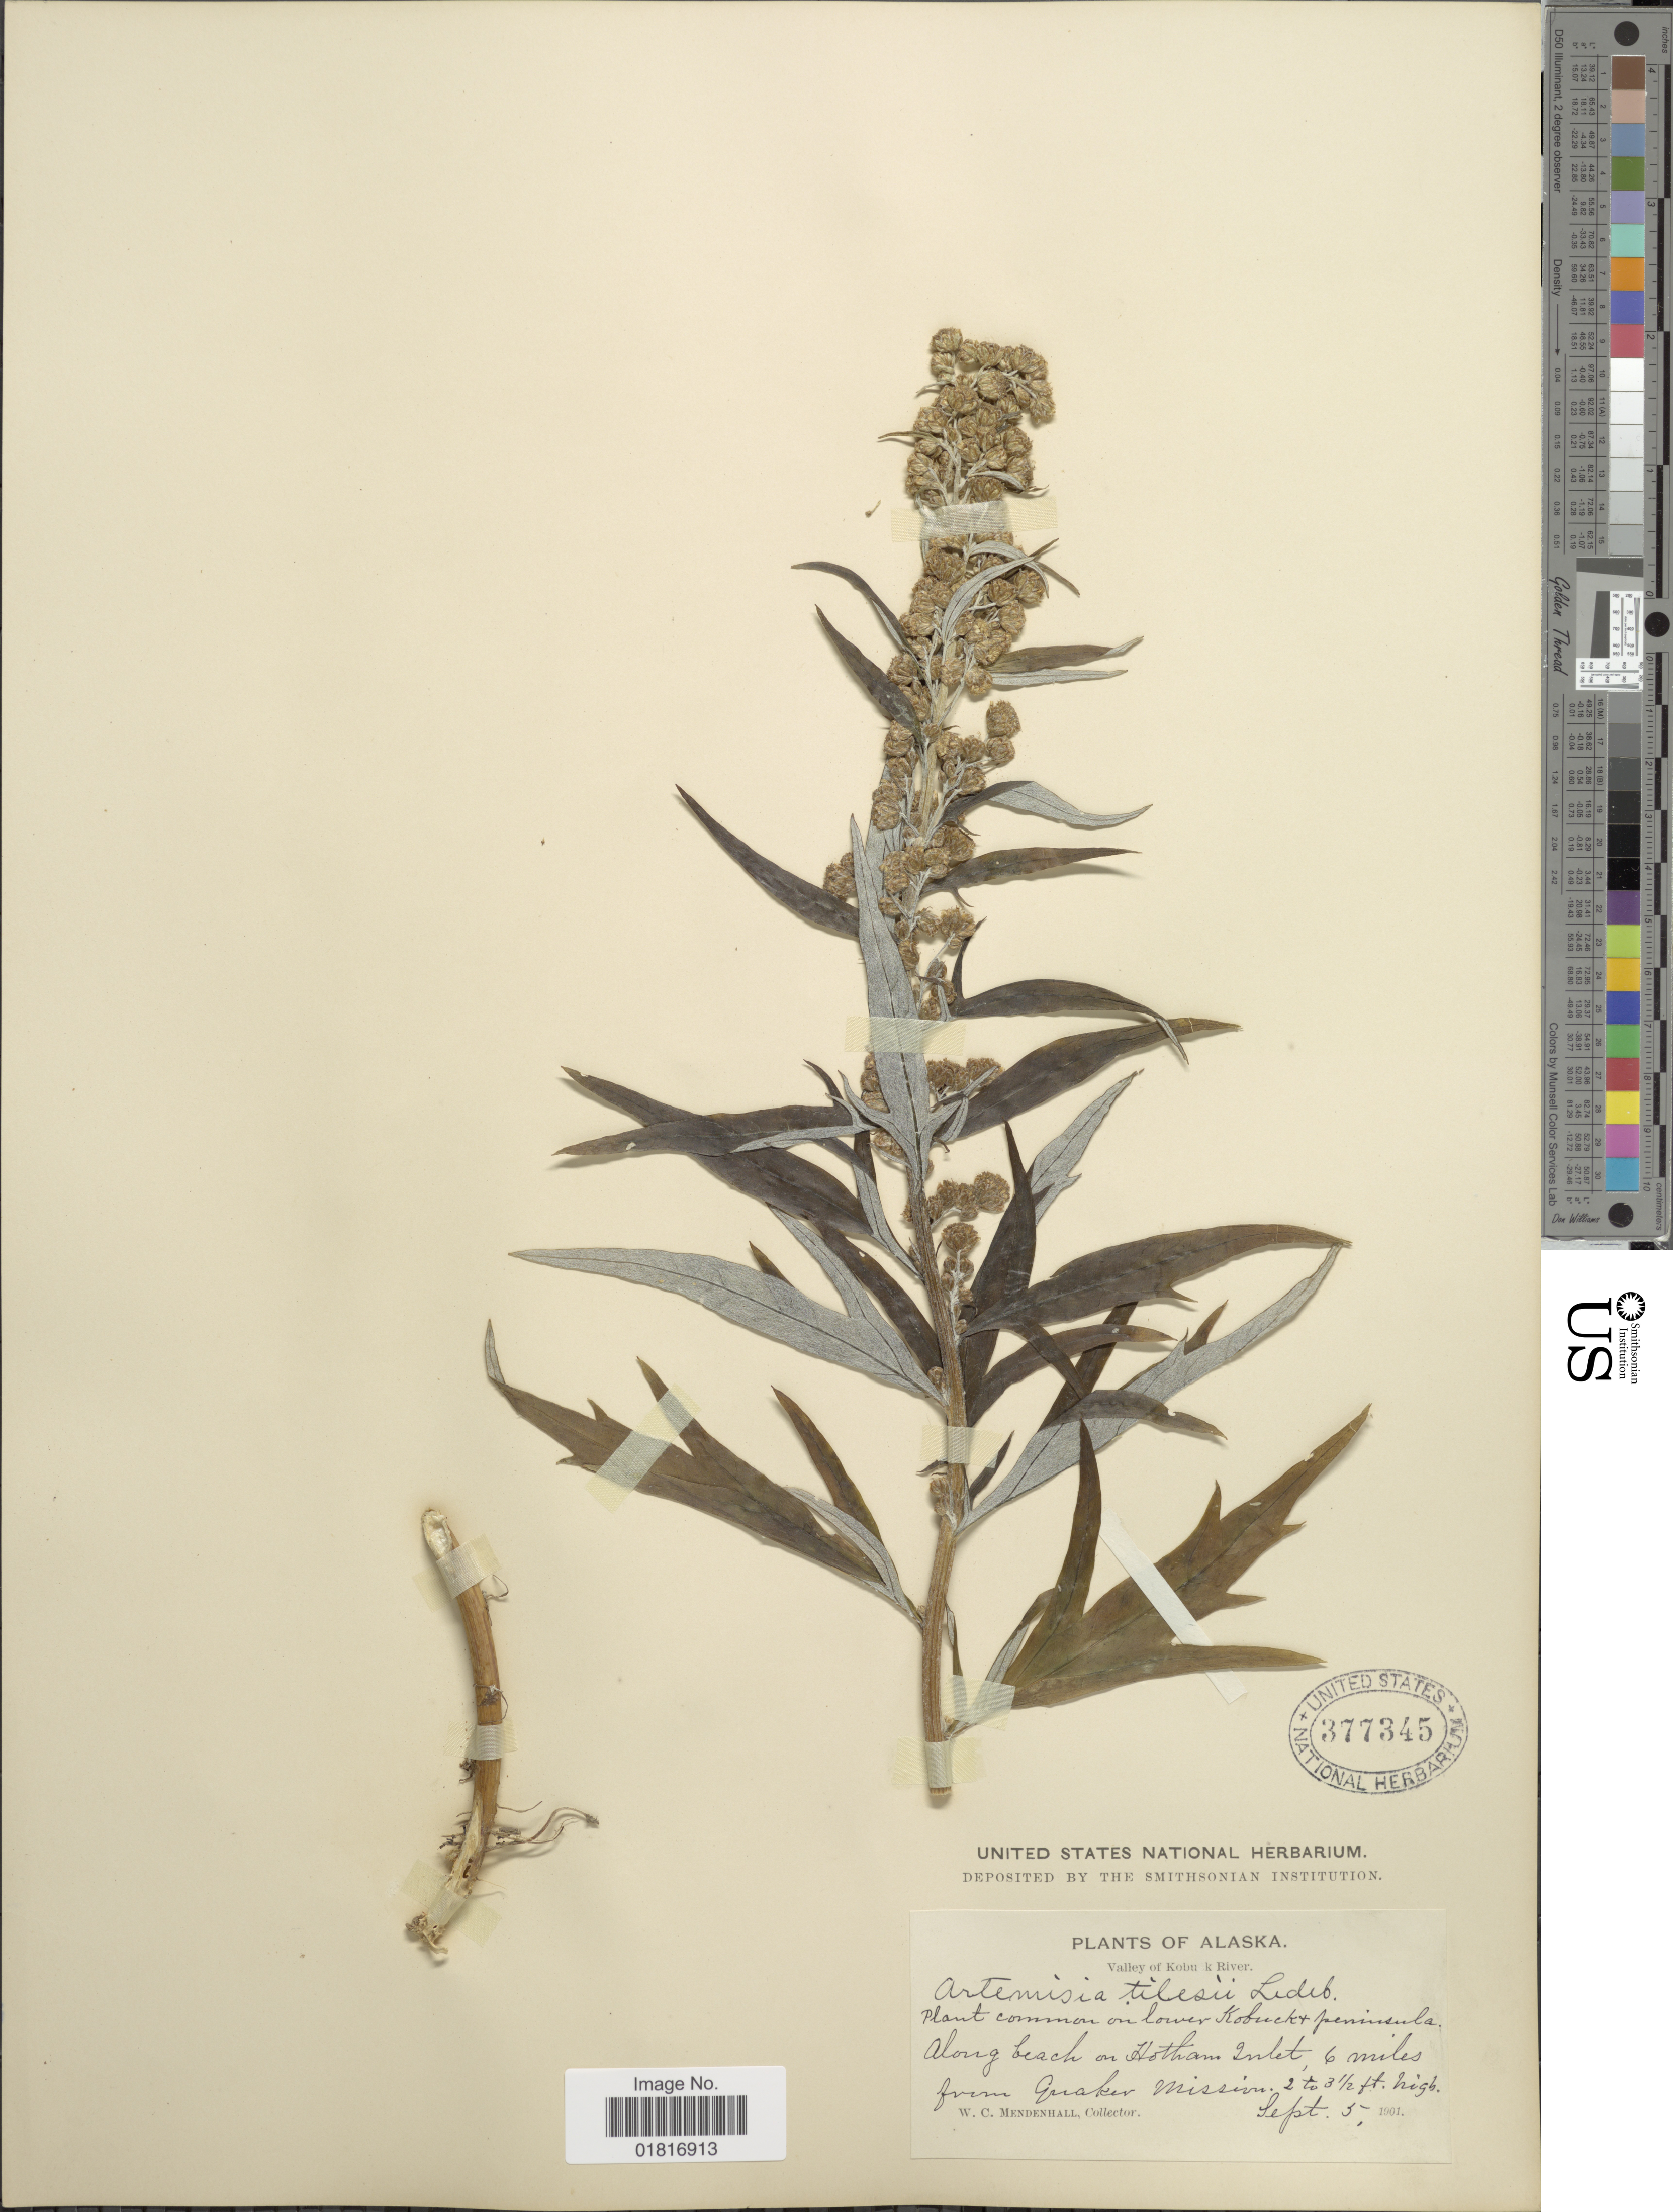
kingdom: Plantae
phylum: Tracheophyta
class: Magnoliopsida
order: Asterales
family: Asteraceae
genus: Artemisia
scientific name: Artemisia tilesii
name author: Ledeb.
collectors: W. Mendenhall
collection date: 1901-09-05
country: United States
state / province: Alaska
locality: Plant common on lower Kobuckt peninsula. Along beach on Hotham Islet, 6 miles from Quaker Mission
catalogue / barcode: US 377345